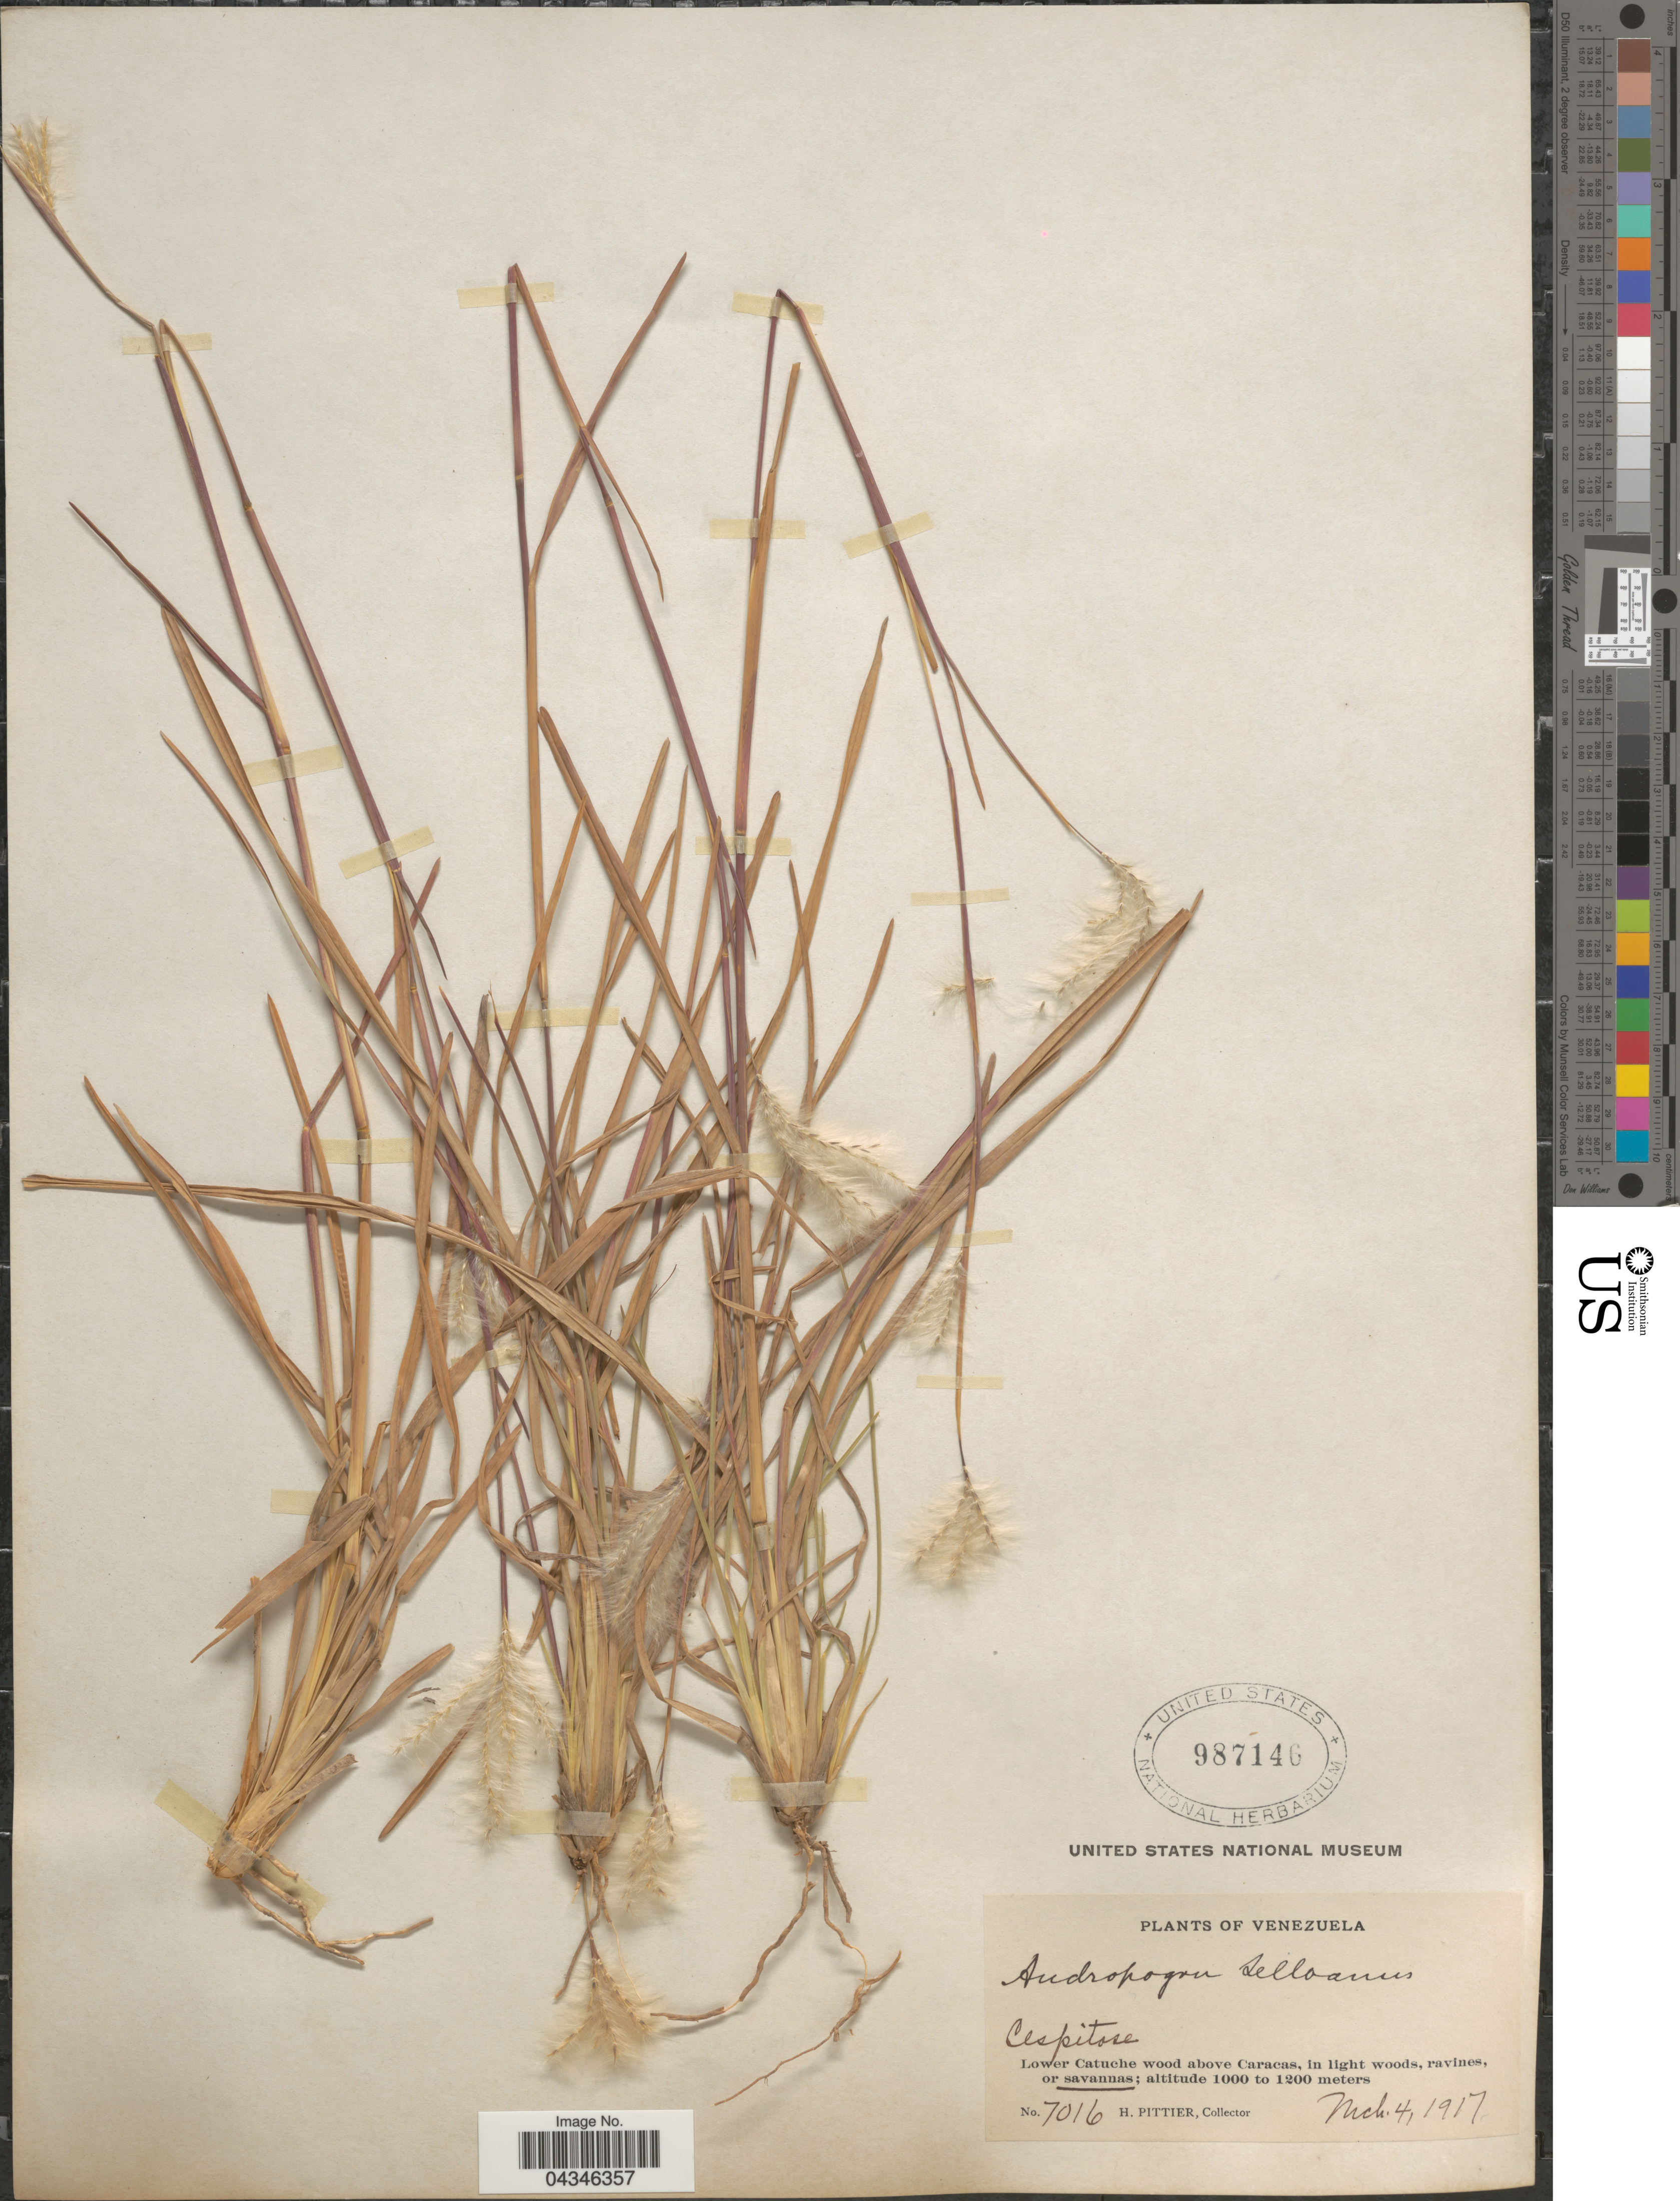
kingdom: Plantae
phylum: Tracheophyta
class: Liliopsida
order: Poales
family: Poaceae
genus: Andropogon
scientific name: Andropogon selloanus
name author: (Hack.) Hack.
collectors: H. F. Pittier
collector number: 7016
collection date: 1917-03-04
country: Venezuela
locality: Lower Catuche wood above Caracas, in savannas.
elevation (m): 1000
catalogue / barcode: US 987146